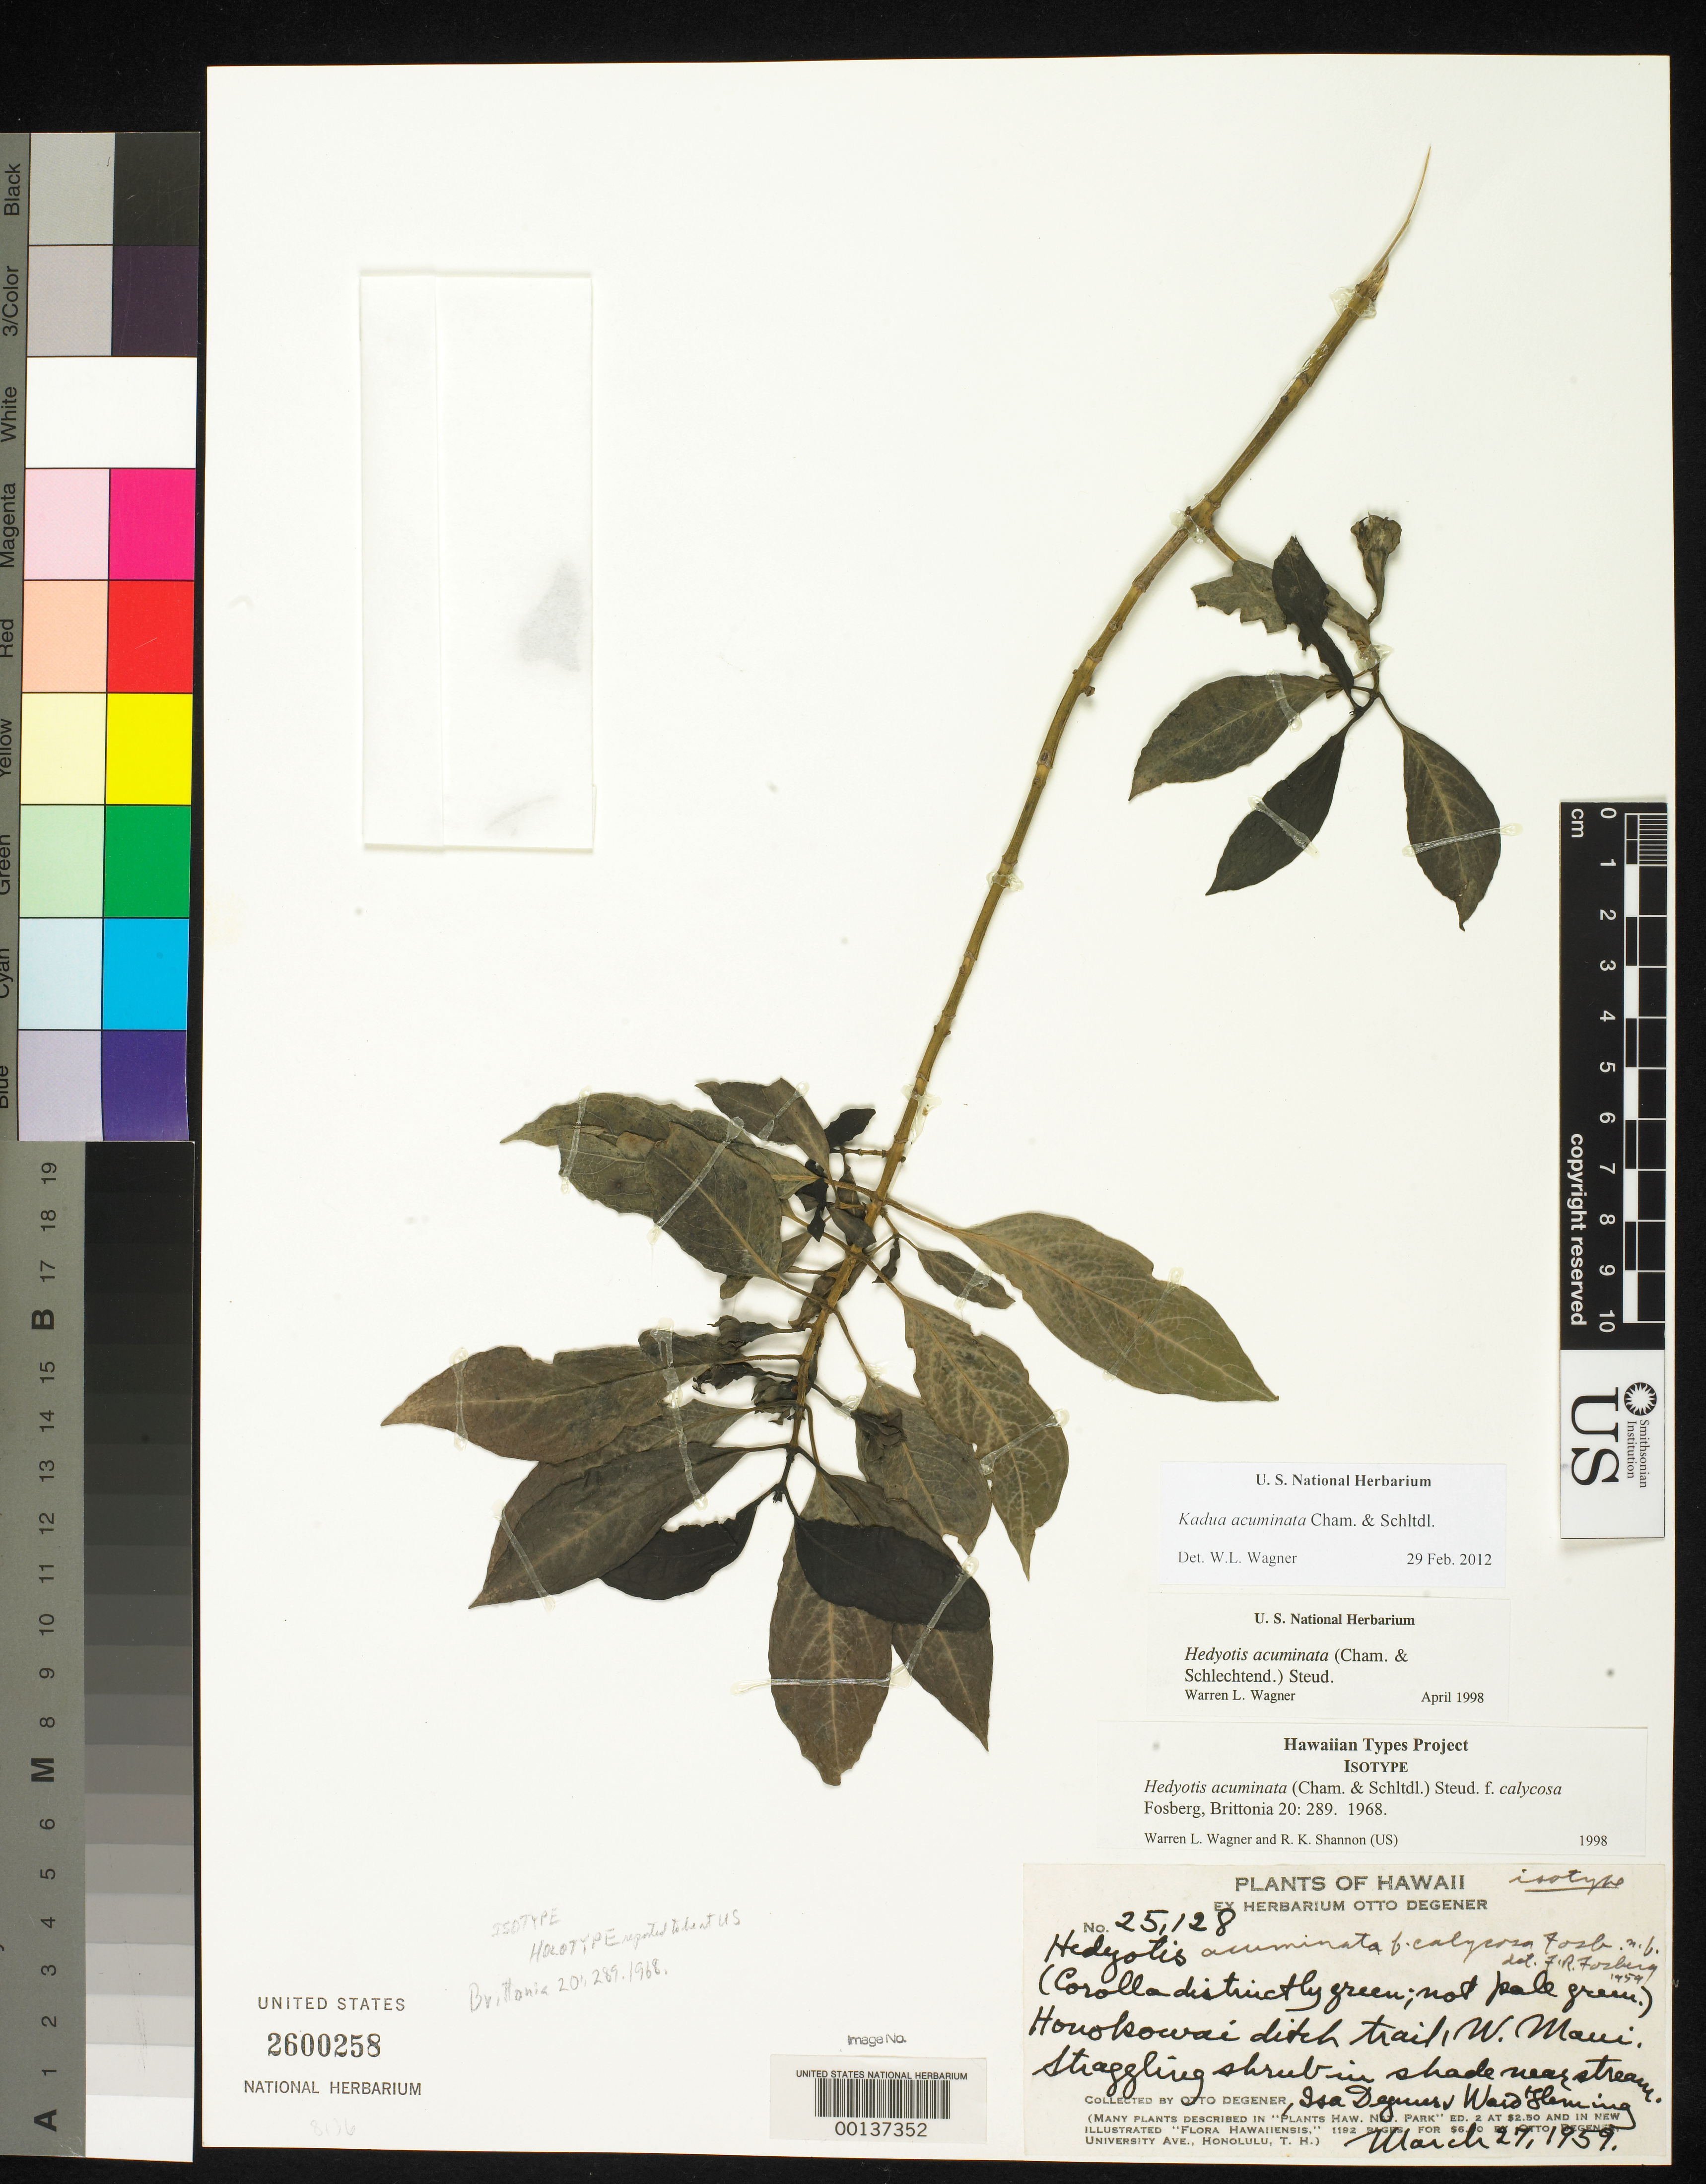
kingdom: Plantae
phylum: Tracheophyta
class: Magnoliopsida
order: Gentianales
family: Rubiaceae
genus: Hedyotis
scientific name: Hedyotis acuminata f. calycosa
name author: Fosberg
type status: Isotype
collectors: O. Degener, I. Degener & W. Fleming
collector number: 25128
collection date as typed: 27 Mar 1959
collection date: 1959-03-27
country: United States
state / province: Hawaii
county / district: Maui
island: Maui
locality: Honokowai Ditch Trail.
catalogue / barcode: US 2600258